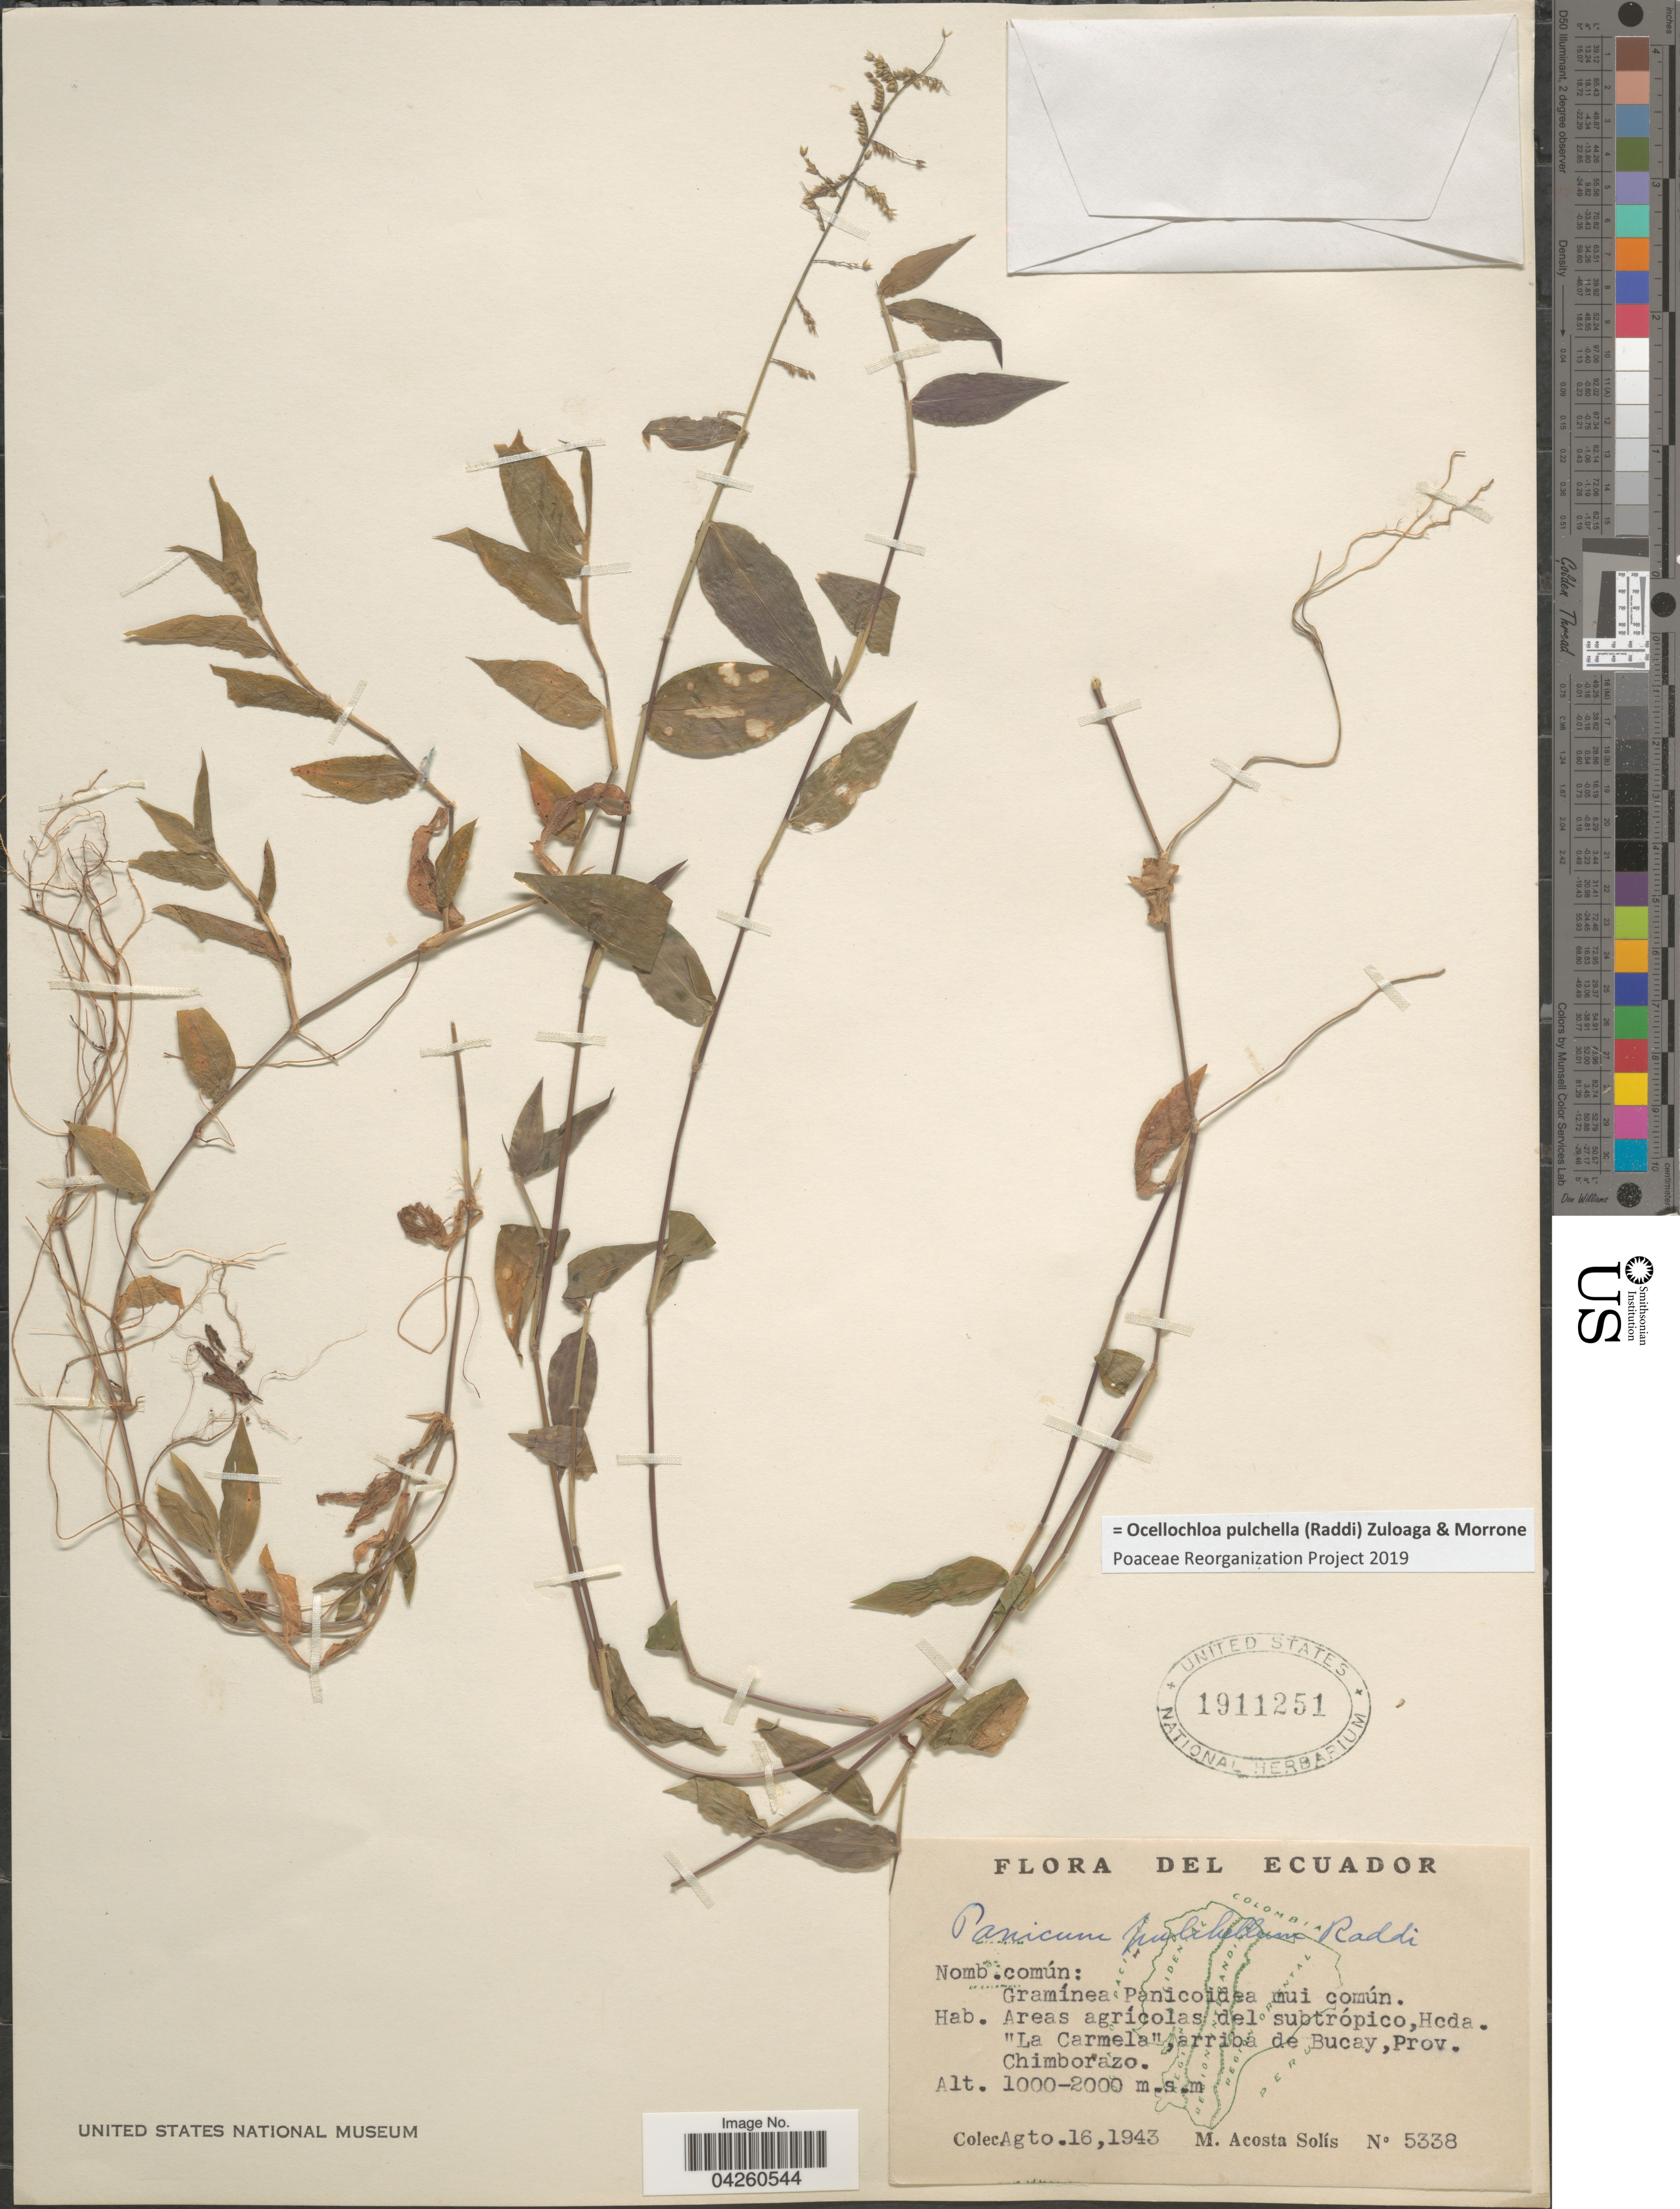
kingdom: Plantae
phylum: Tracheophyta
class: Liliopsida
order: Poales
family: Poaceae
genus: Ocellochloa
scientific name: Ocellochloa pulchella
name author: (Raddi) Zuloaga & Morrone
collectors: M. Acosta Solis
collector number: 5338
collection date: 1943-08-16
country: Ecuador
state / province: Chimborazo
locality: Areas agrícolas del subtrópico, Hcda. "La Carmela", arriba de bucay, Prov. Chimborazo.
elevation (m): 1000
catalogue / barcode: US 1911251